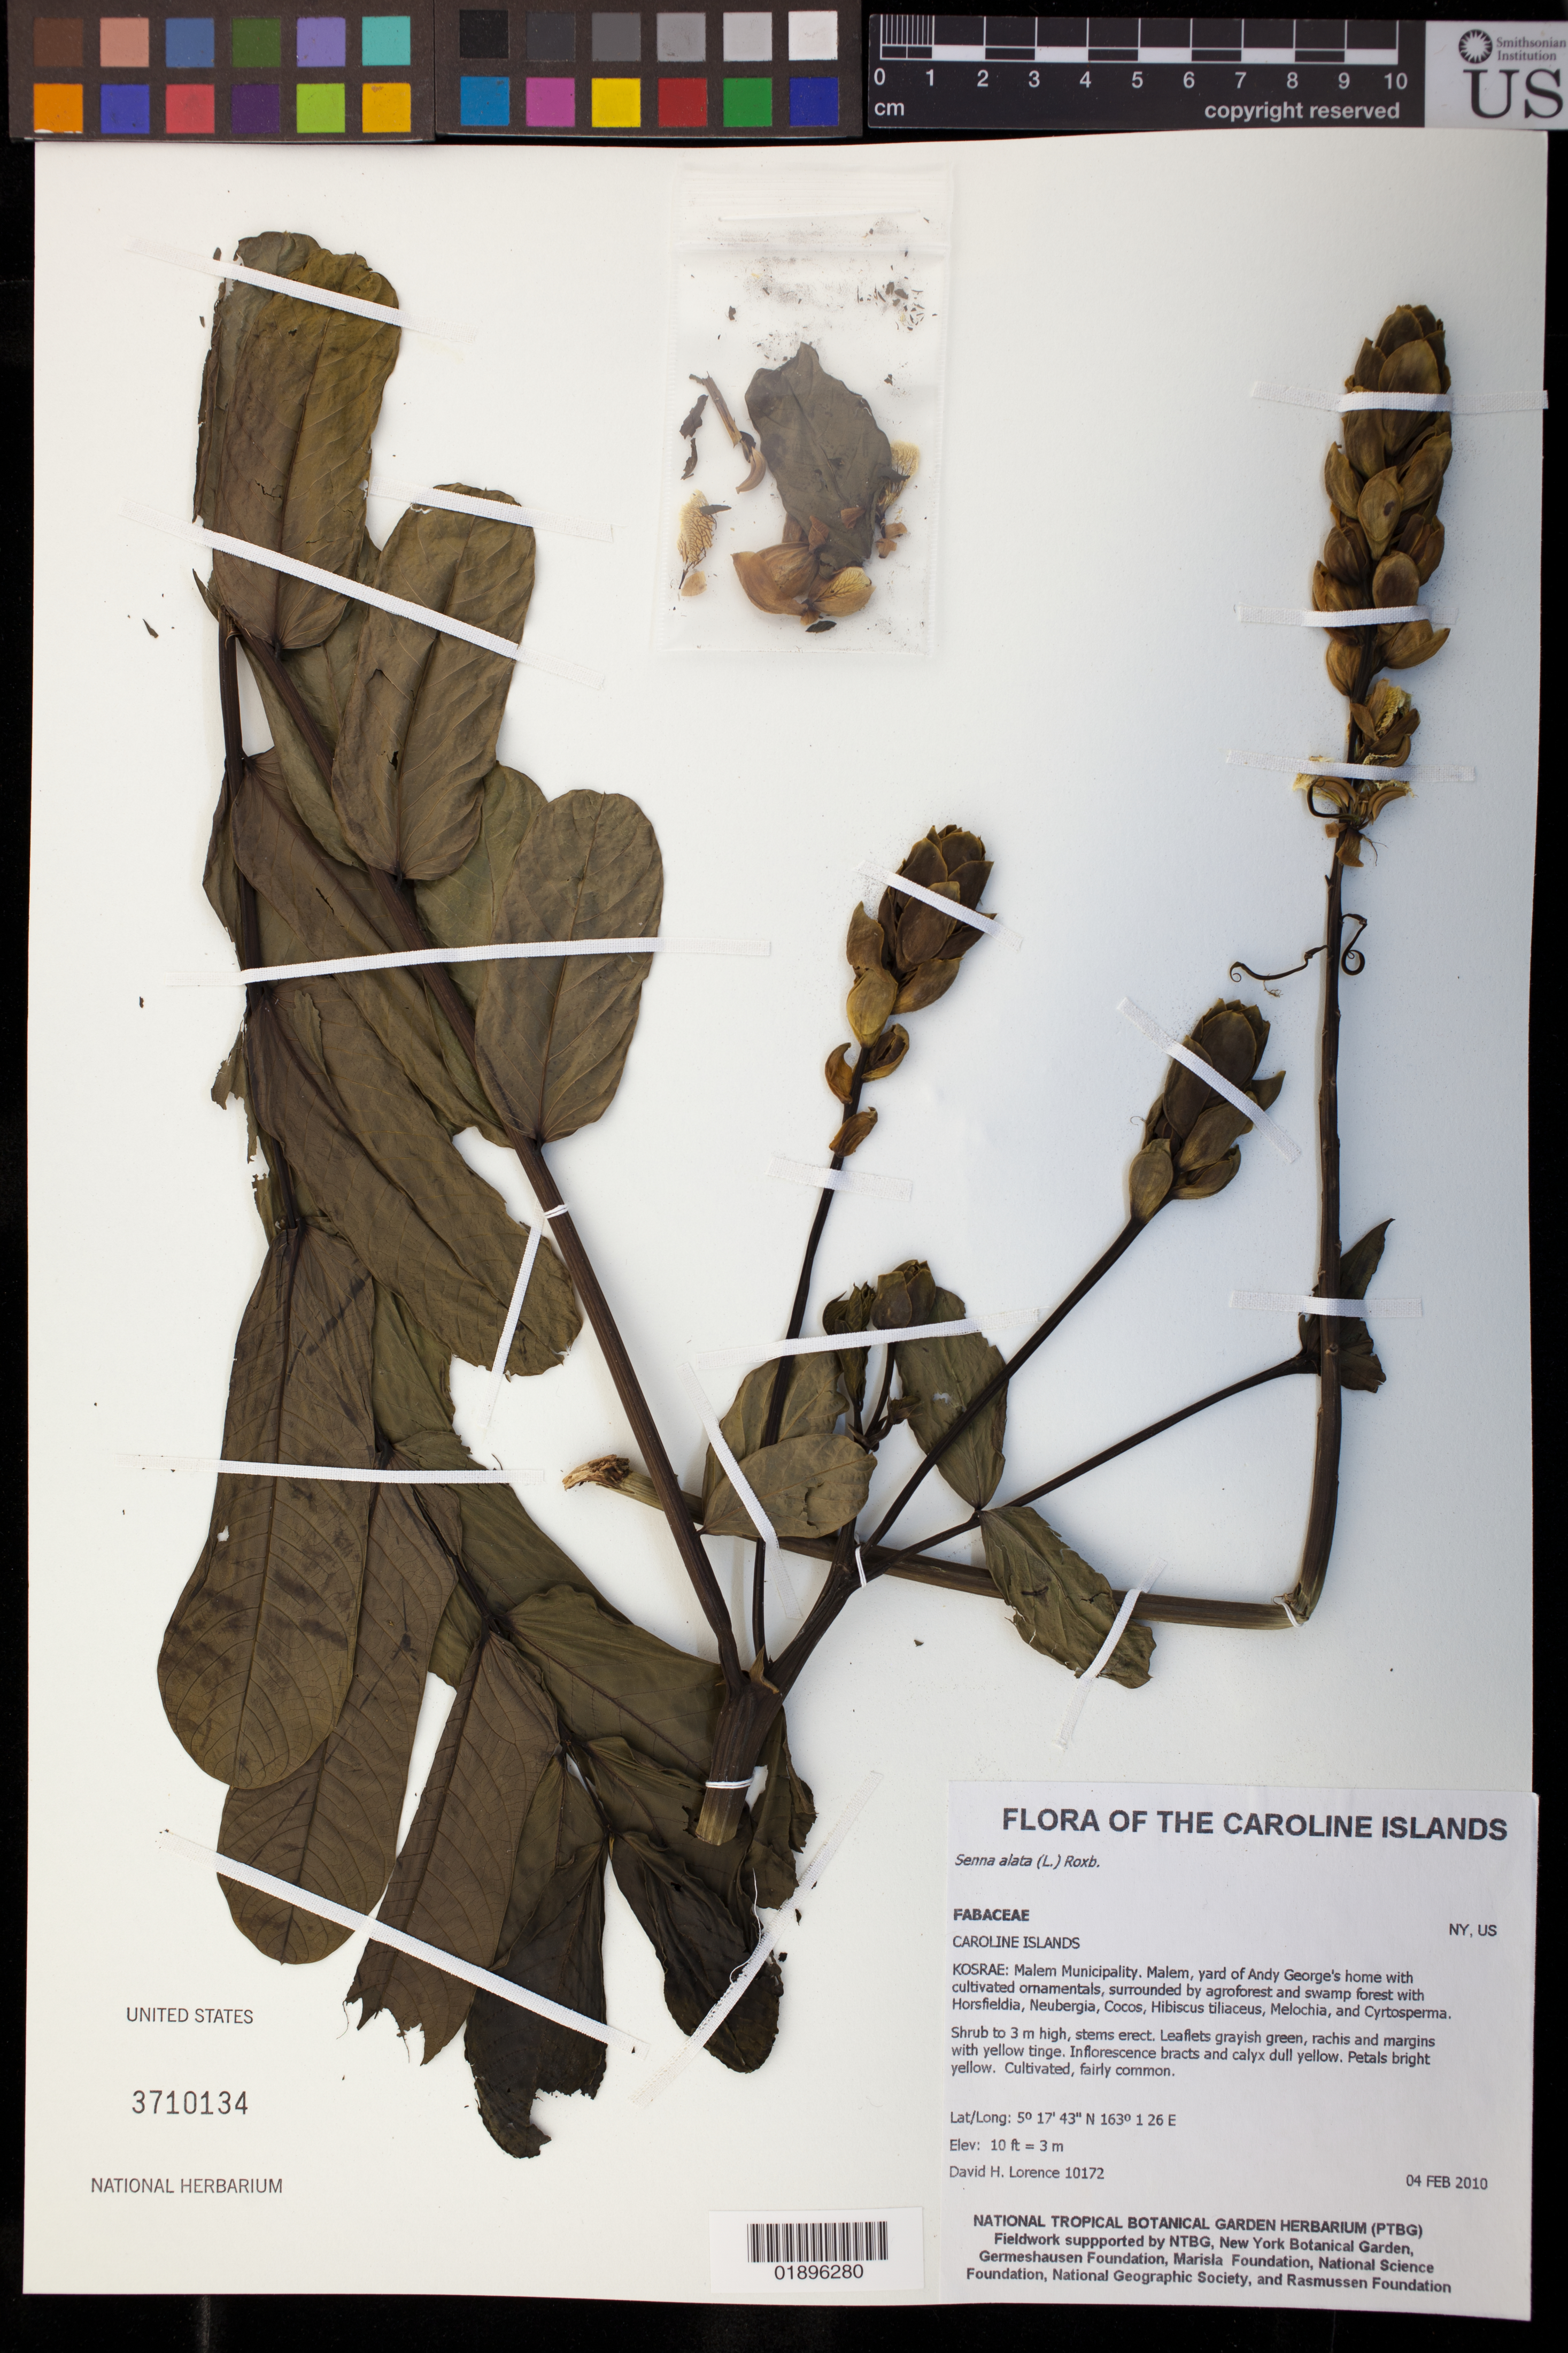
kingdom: Plantae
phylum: Tracheophyta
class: Magnoliopsida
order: Fabales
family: Fabaceae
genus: Senna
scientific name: Senna alata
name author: (L.) Roxb.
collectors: D. Lorence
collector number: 10172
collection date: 2010-02-04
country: Micronesia, Federated States of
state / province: Kosrae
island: Kosrae [Kusaie]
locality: Malem Municipality, Malem, yard of Andy George's home with cultivated ornamentals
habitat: Surrounded by agroforest and swamp forest.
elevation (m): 3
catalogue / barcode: US 3710134